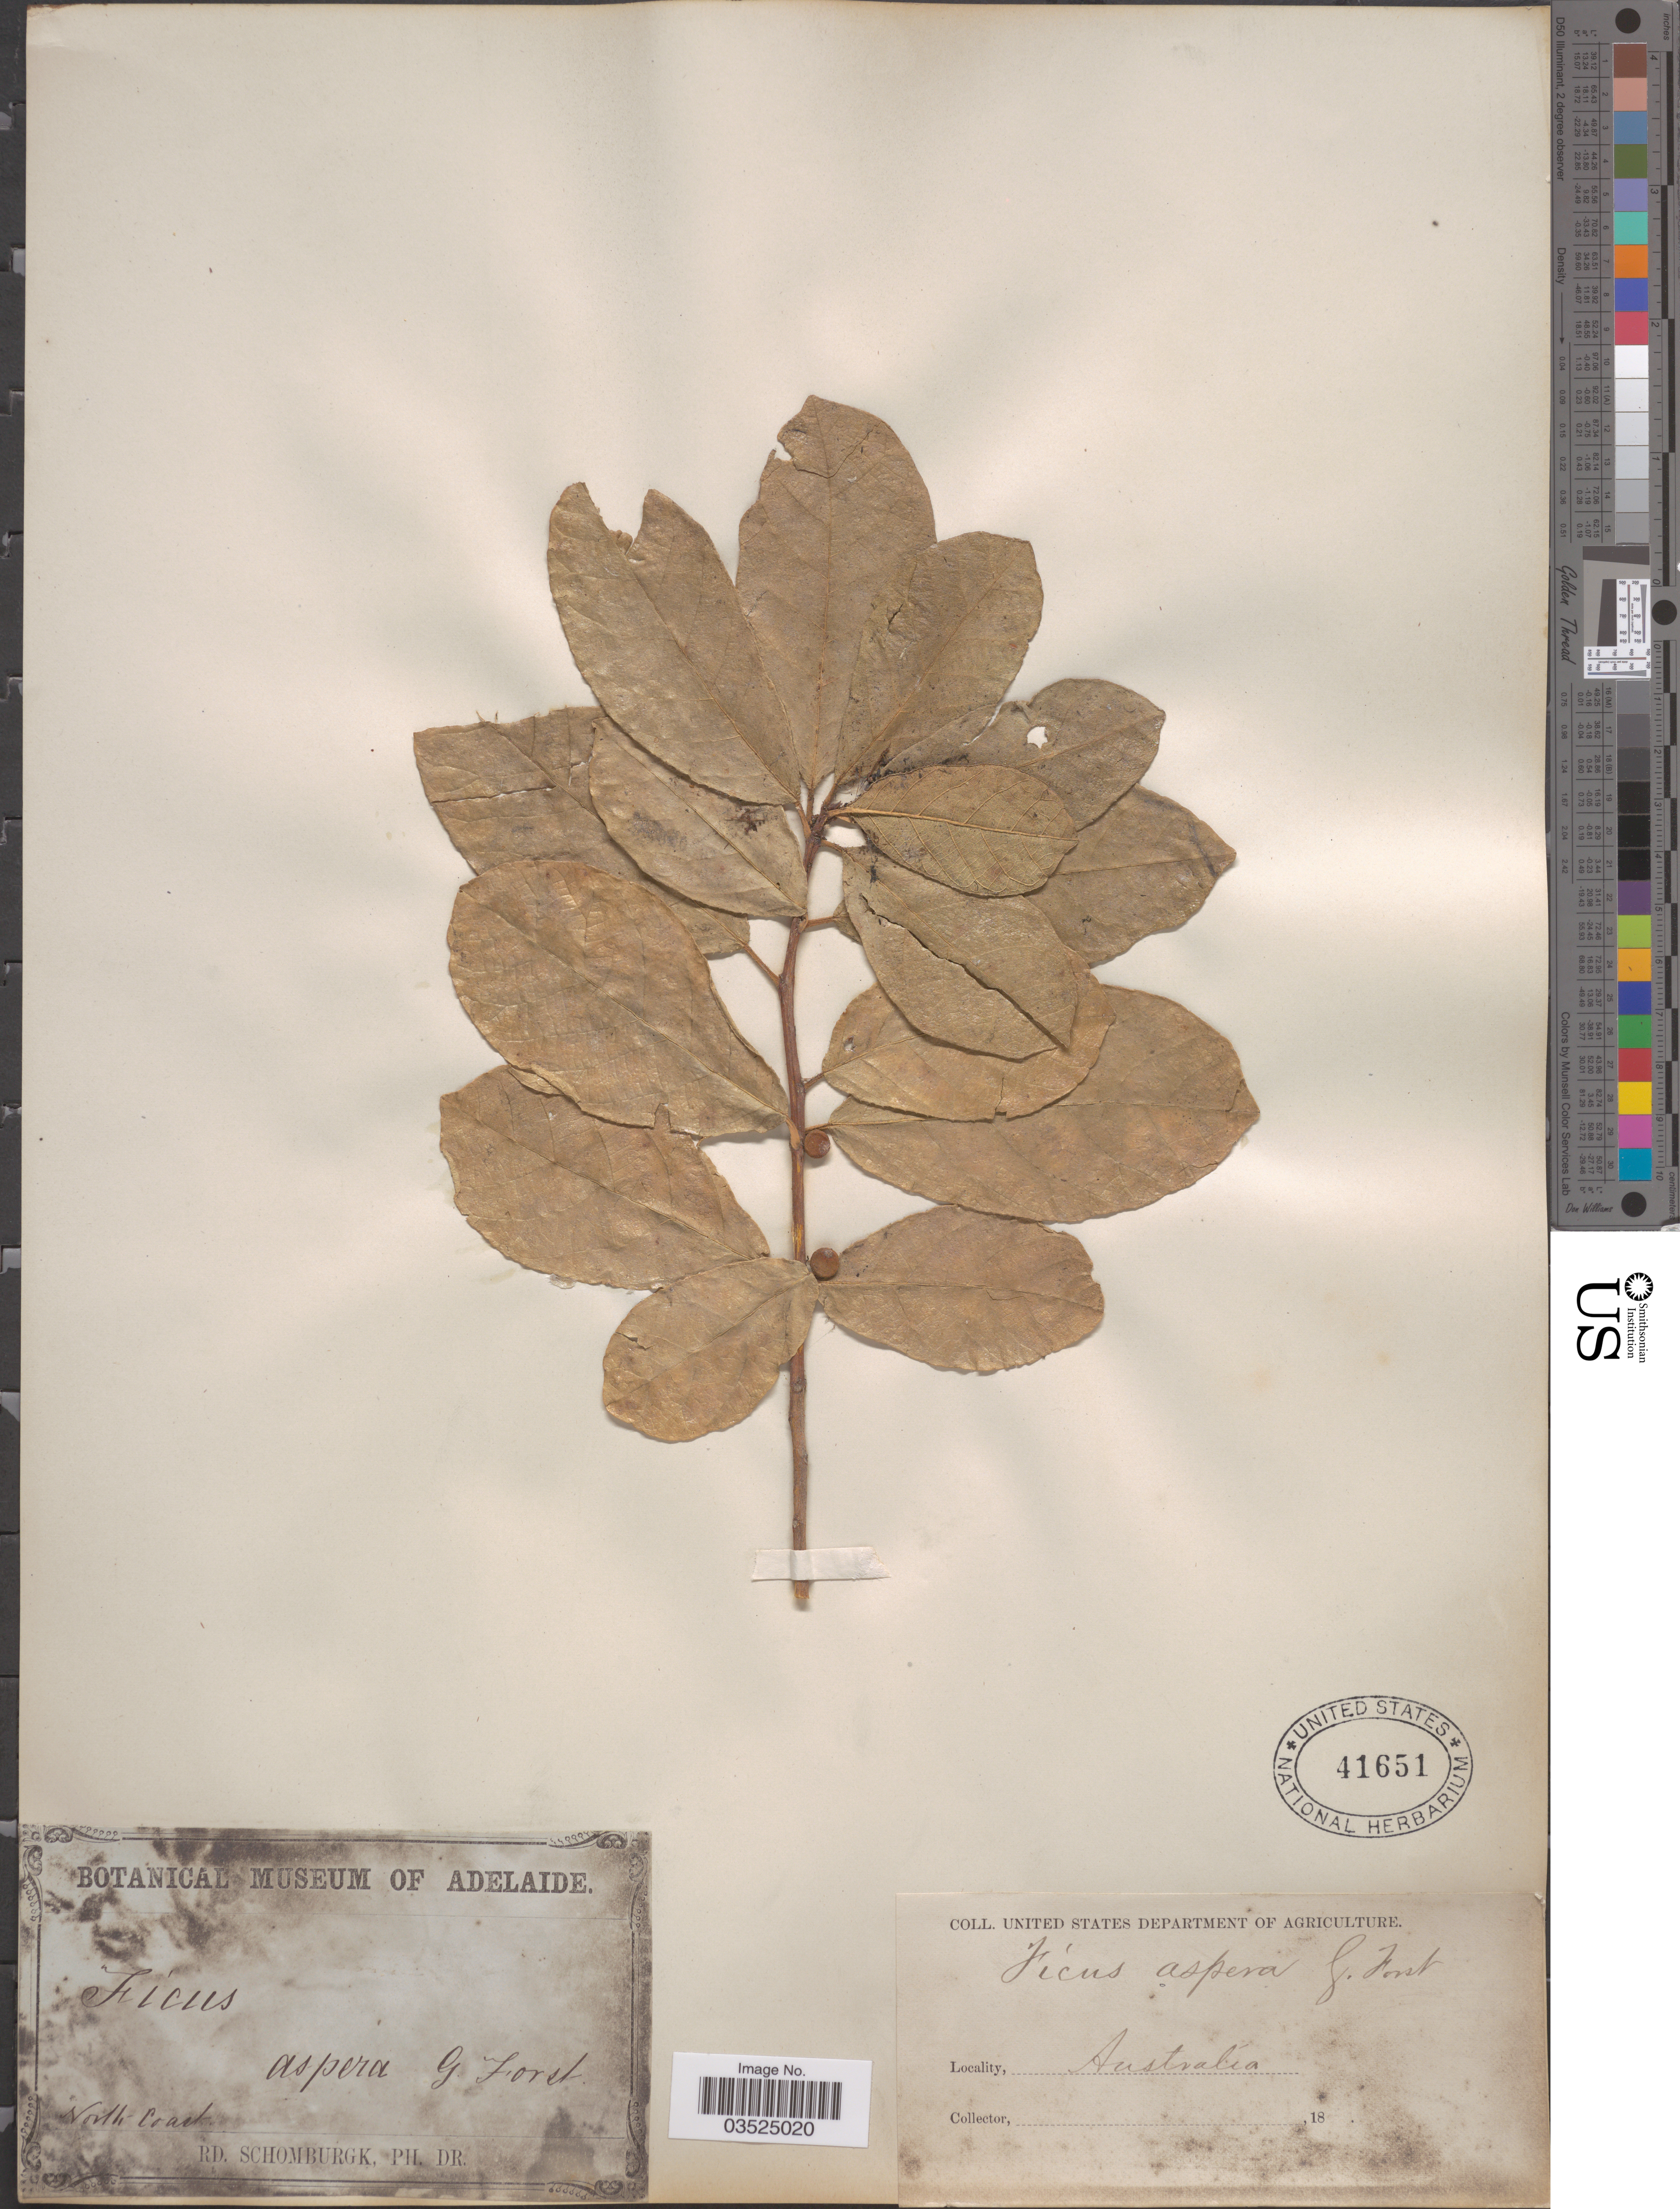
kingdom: Plantae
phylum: Tracheophyta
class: Magnoliopsida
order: Rosales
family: Moraceae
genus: Ficus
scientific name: Ficus aspera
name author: G. Forst.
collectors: M. R. Schomburgk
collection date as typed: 18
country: Australia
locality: North Coast.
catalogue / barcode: US 41651